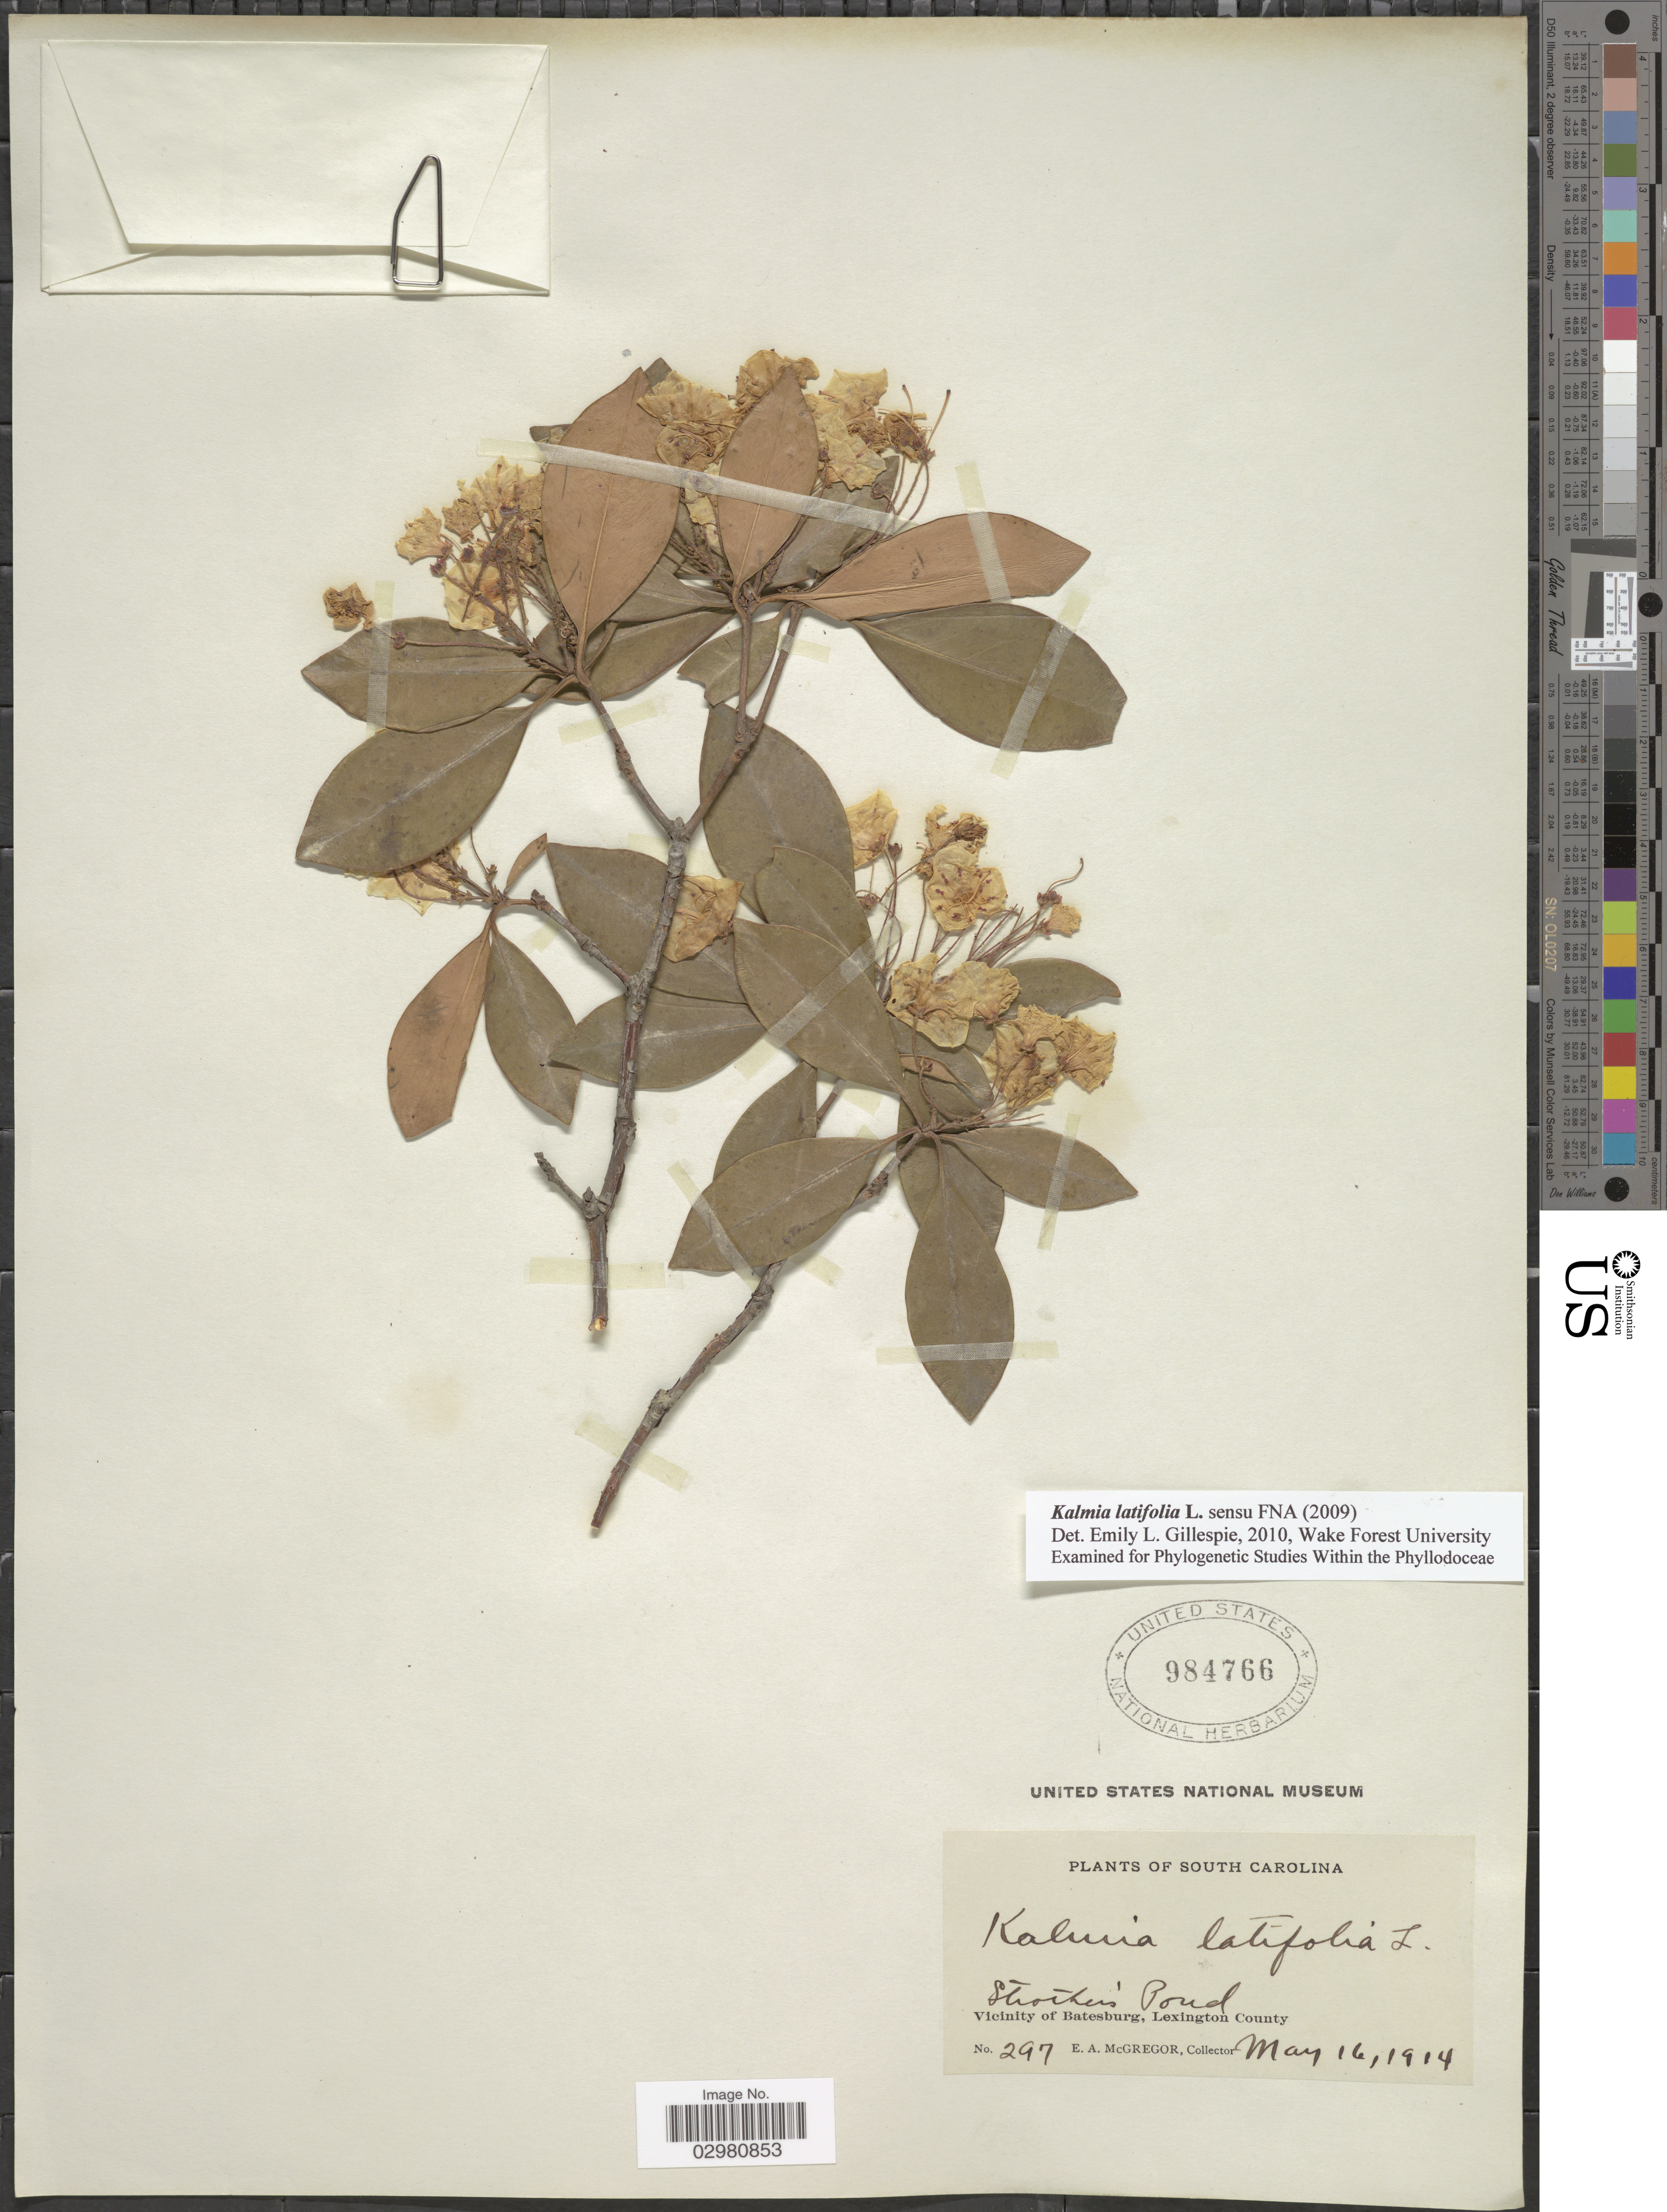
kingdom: Plantae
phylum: Tracheophyta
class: Magnoliopsida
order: Ericales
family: Ericaceae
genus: Kalmia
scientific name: Kalmia latifolia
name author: L.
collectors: E. A. McGregor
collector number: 297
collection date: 1914-05-16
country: United States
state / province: South Carolina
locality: Strother's Pond. Vicinity of Batesburg, Lexington County.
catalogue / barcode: US 984766